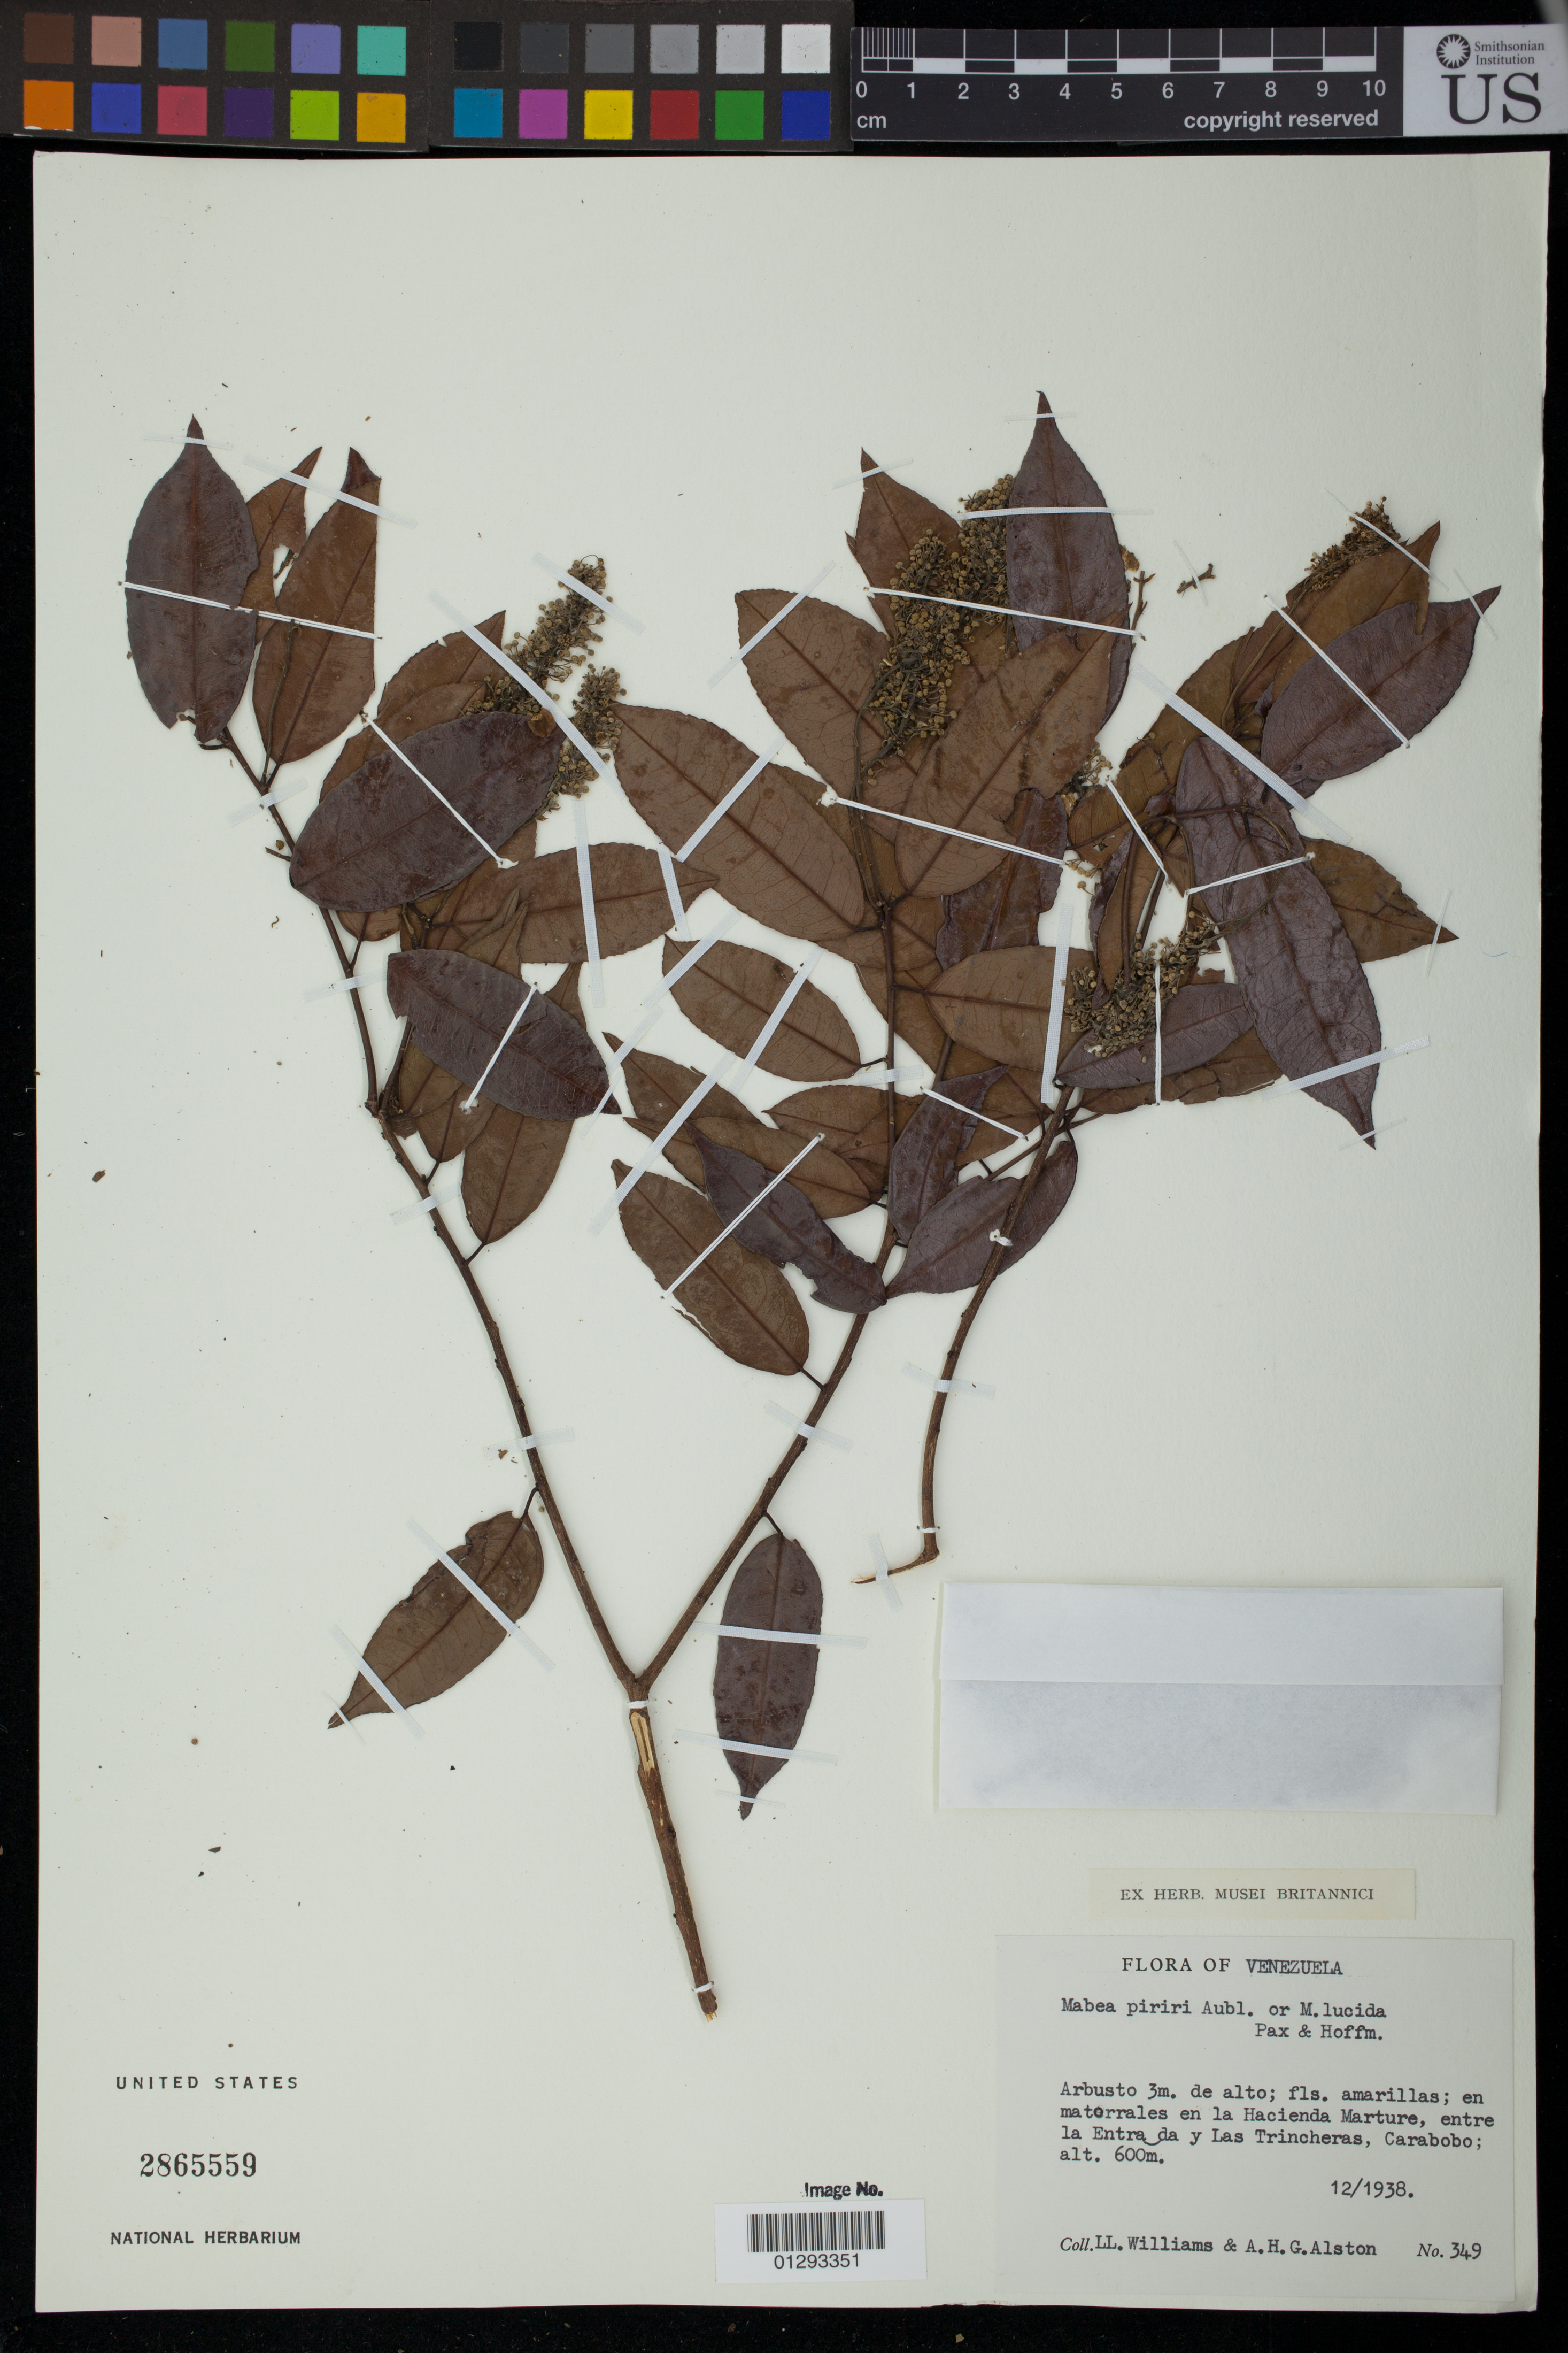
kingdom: Plantae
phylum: Tracheophyta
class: Magnoliopsida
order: Malpighiales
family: Euphorbiaceae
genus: Mabea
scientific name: Mabea piriri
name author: Aubl.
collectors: L. Williams & A. H. Alston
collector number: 349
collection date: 1938-12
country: Venezuela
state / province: Carabobo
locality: en matorrales en la Hacienda Marture, entre la Entrada y Las Trincheras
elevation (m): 600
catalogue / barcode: US 2865559